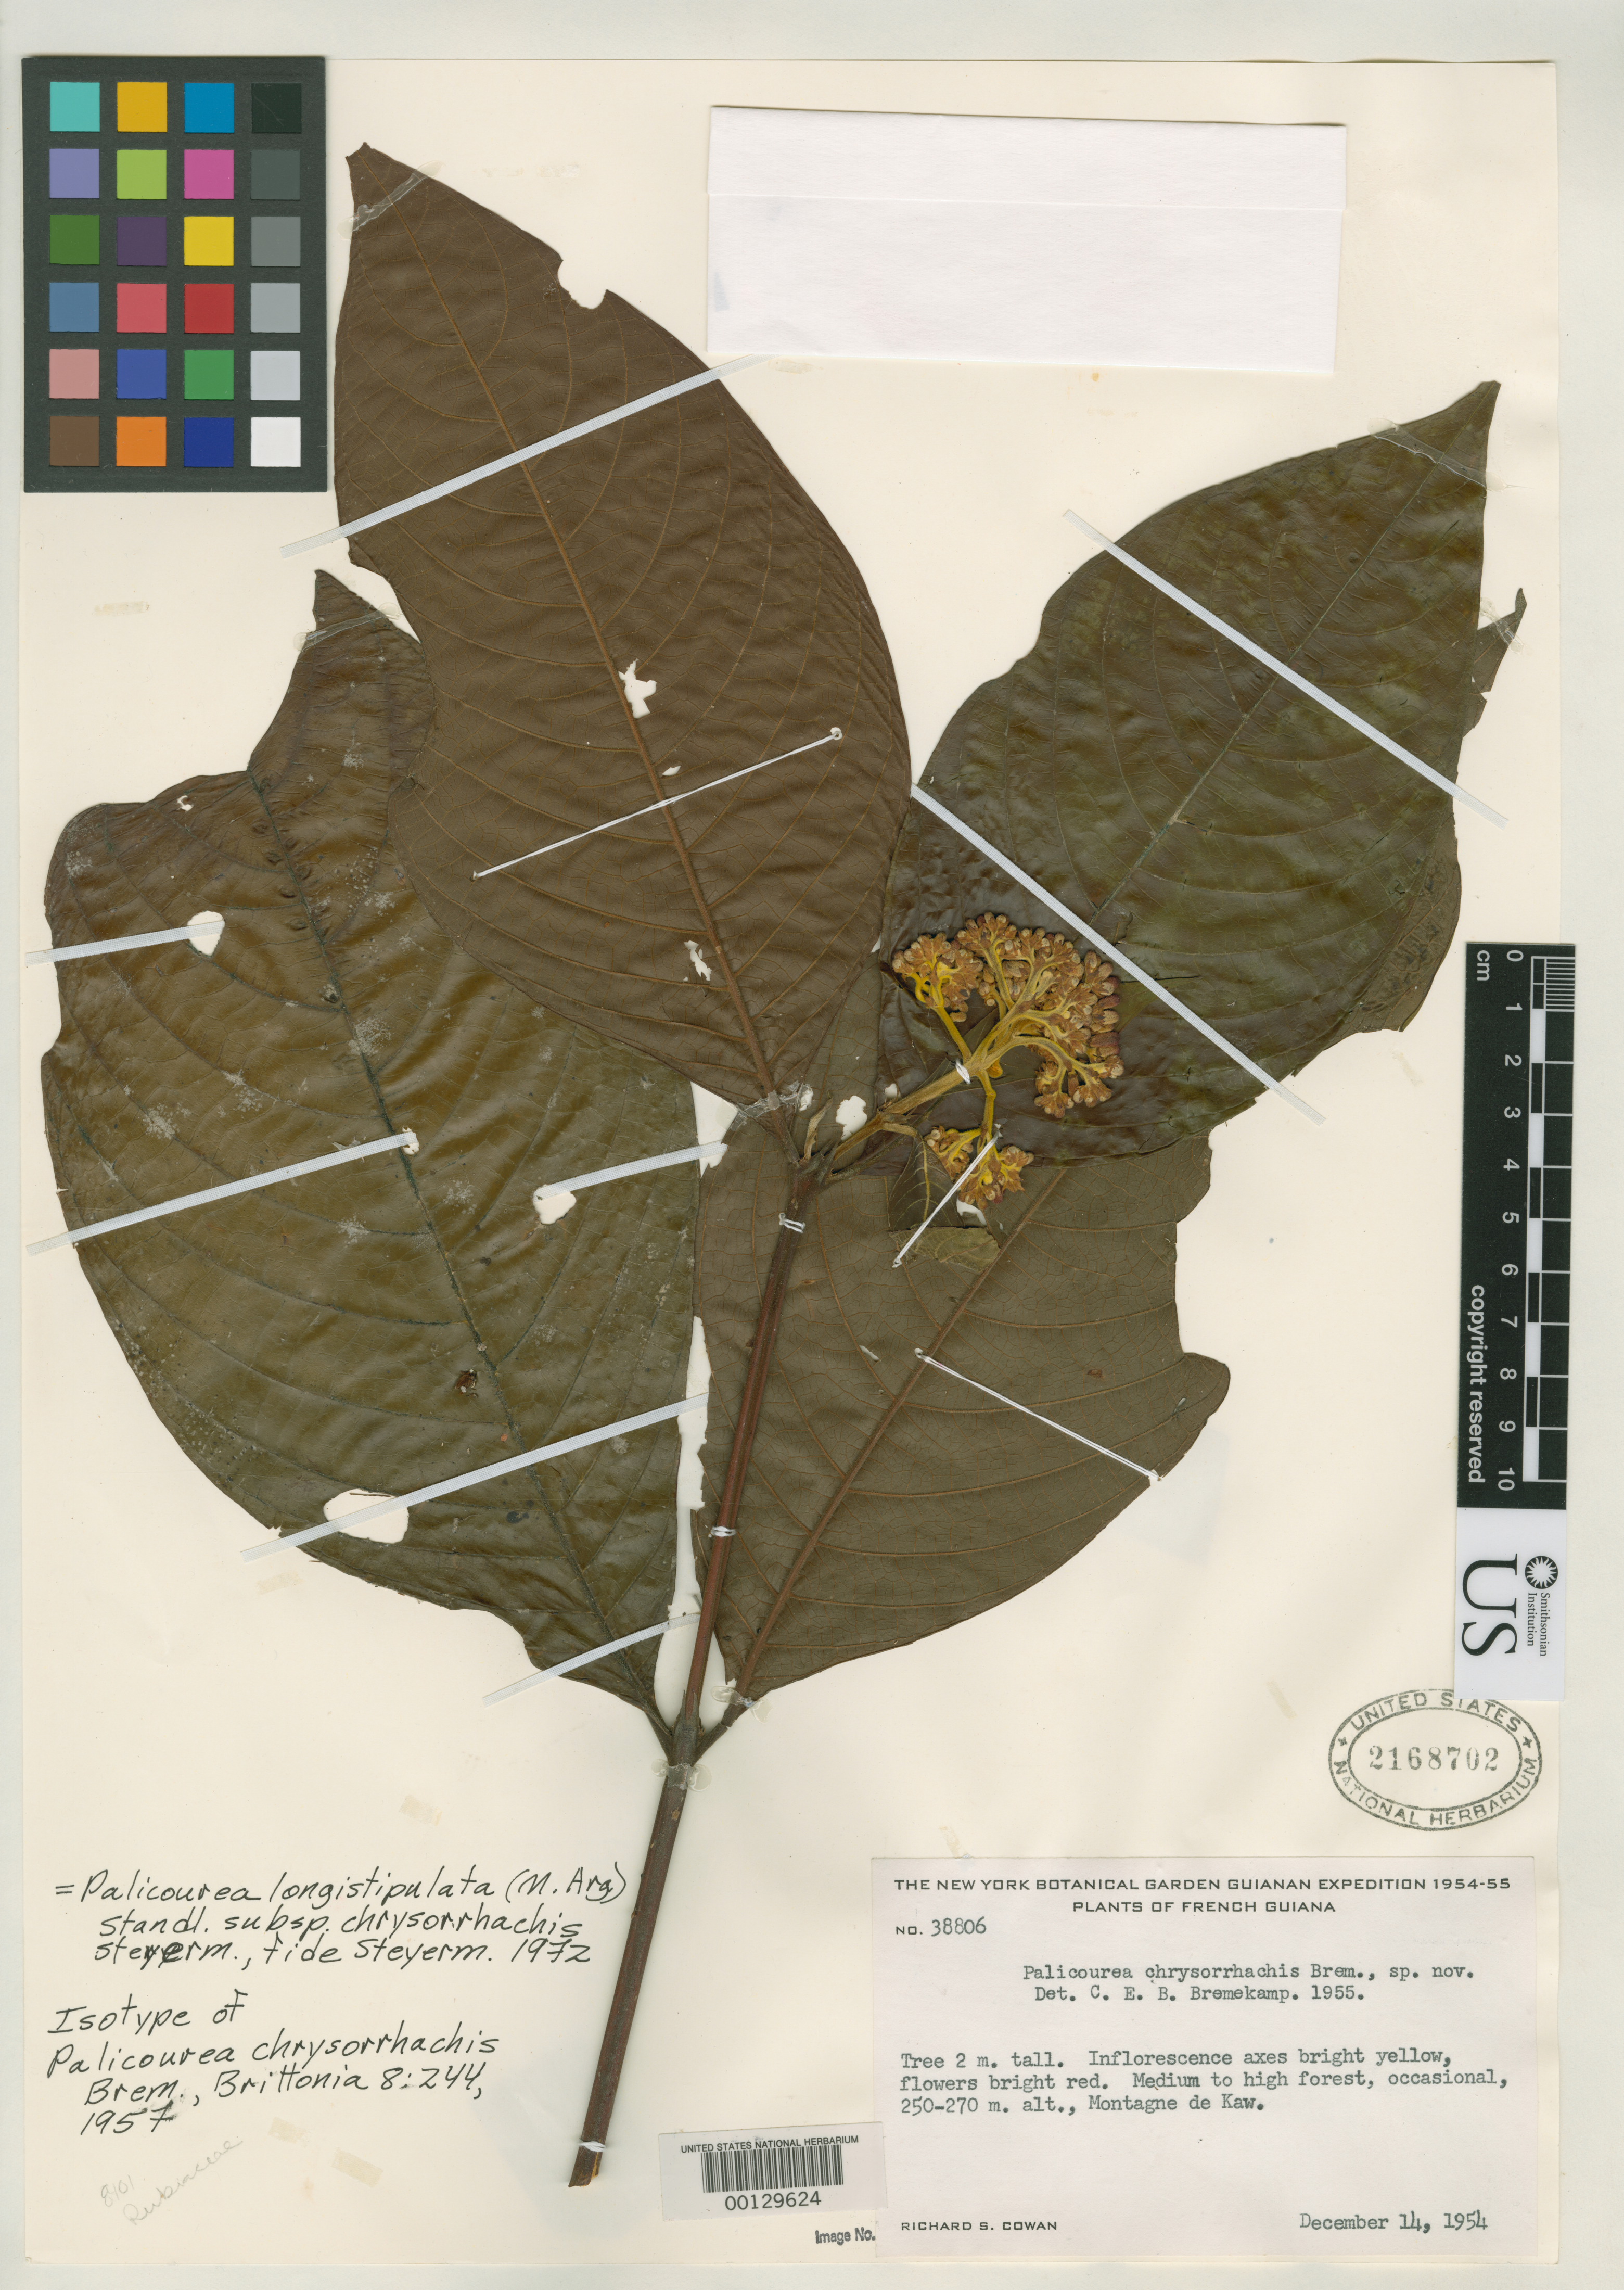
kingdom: Plantae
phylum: Tracheophyta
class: Magnoliopsida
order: Gentianales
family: Rubiaceae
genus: Palicourea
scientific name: Palicourea chrysorrhachis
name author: Bremek.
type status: Isotype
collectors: R. S. Cowan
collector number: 38806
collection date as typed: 14 Dec 1954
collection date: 1954-12-14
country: French Guiana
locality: Montagne de Kaw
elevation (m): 250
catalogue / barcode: US 2168702